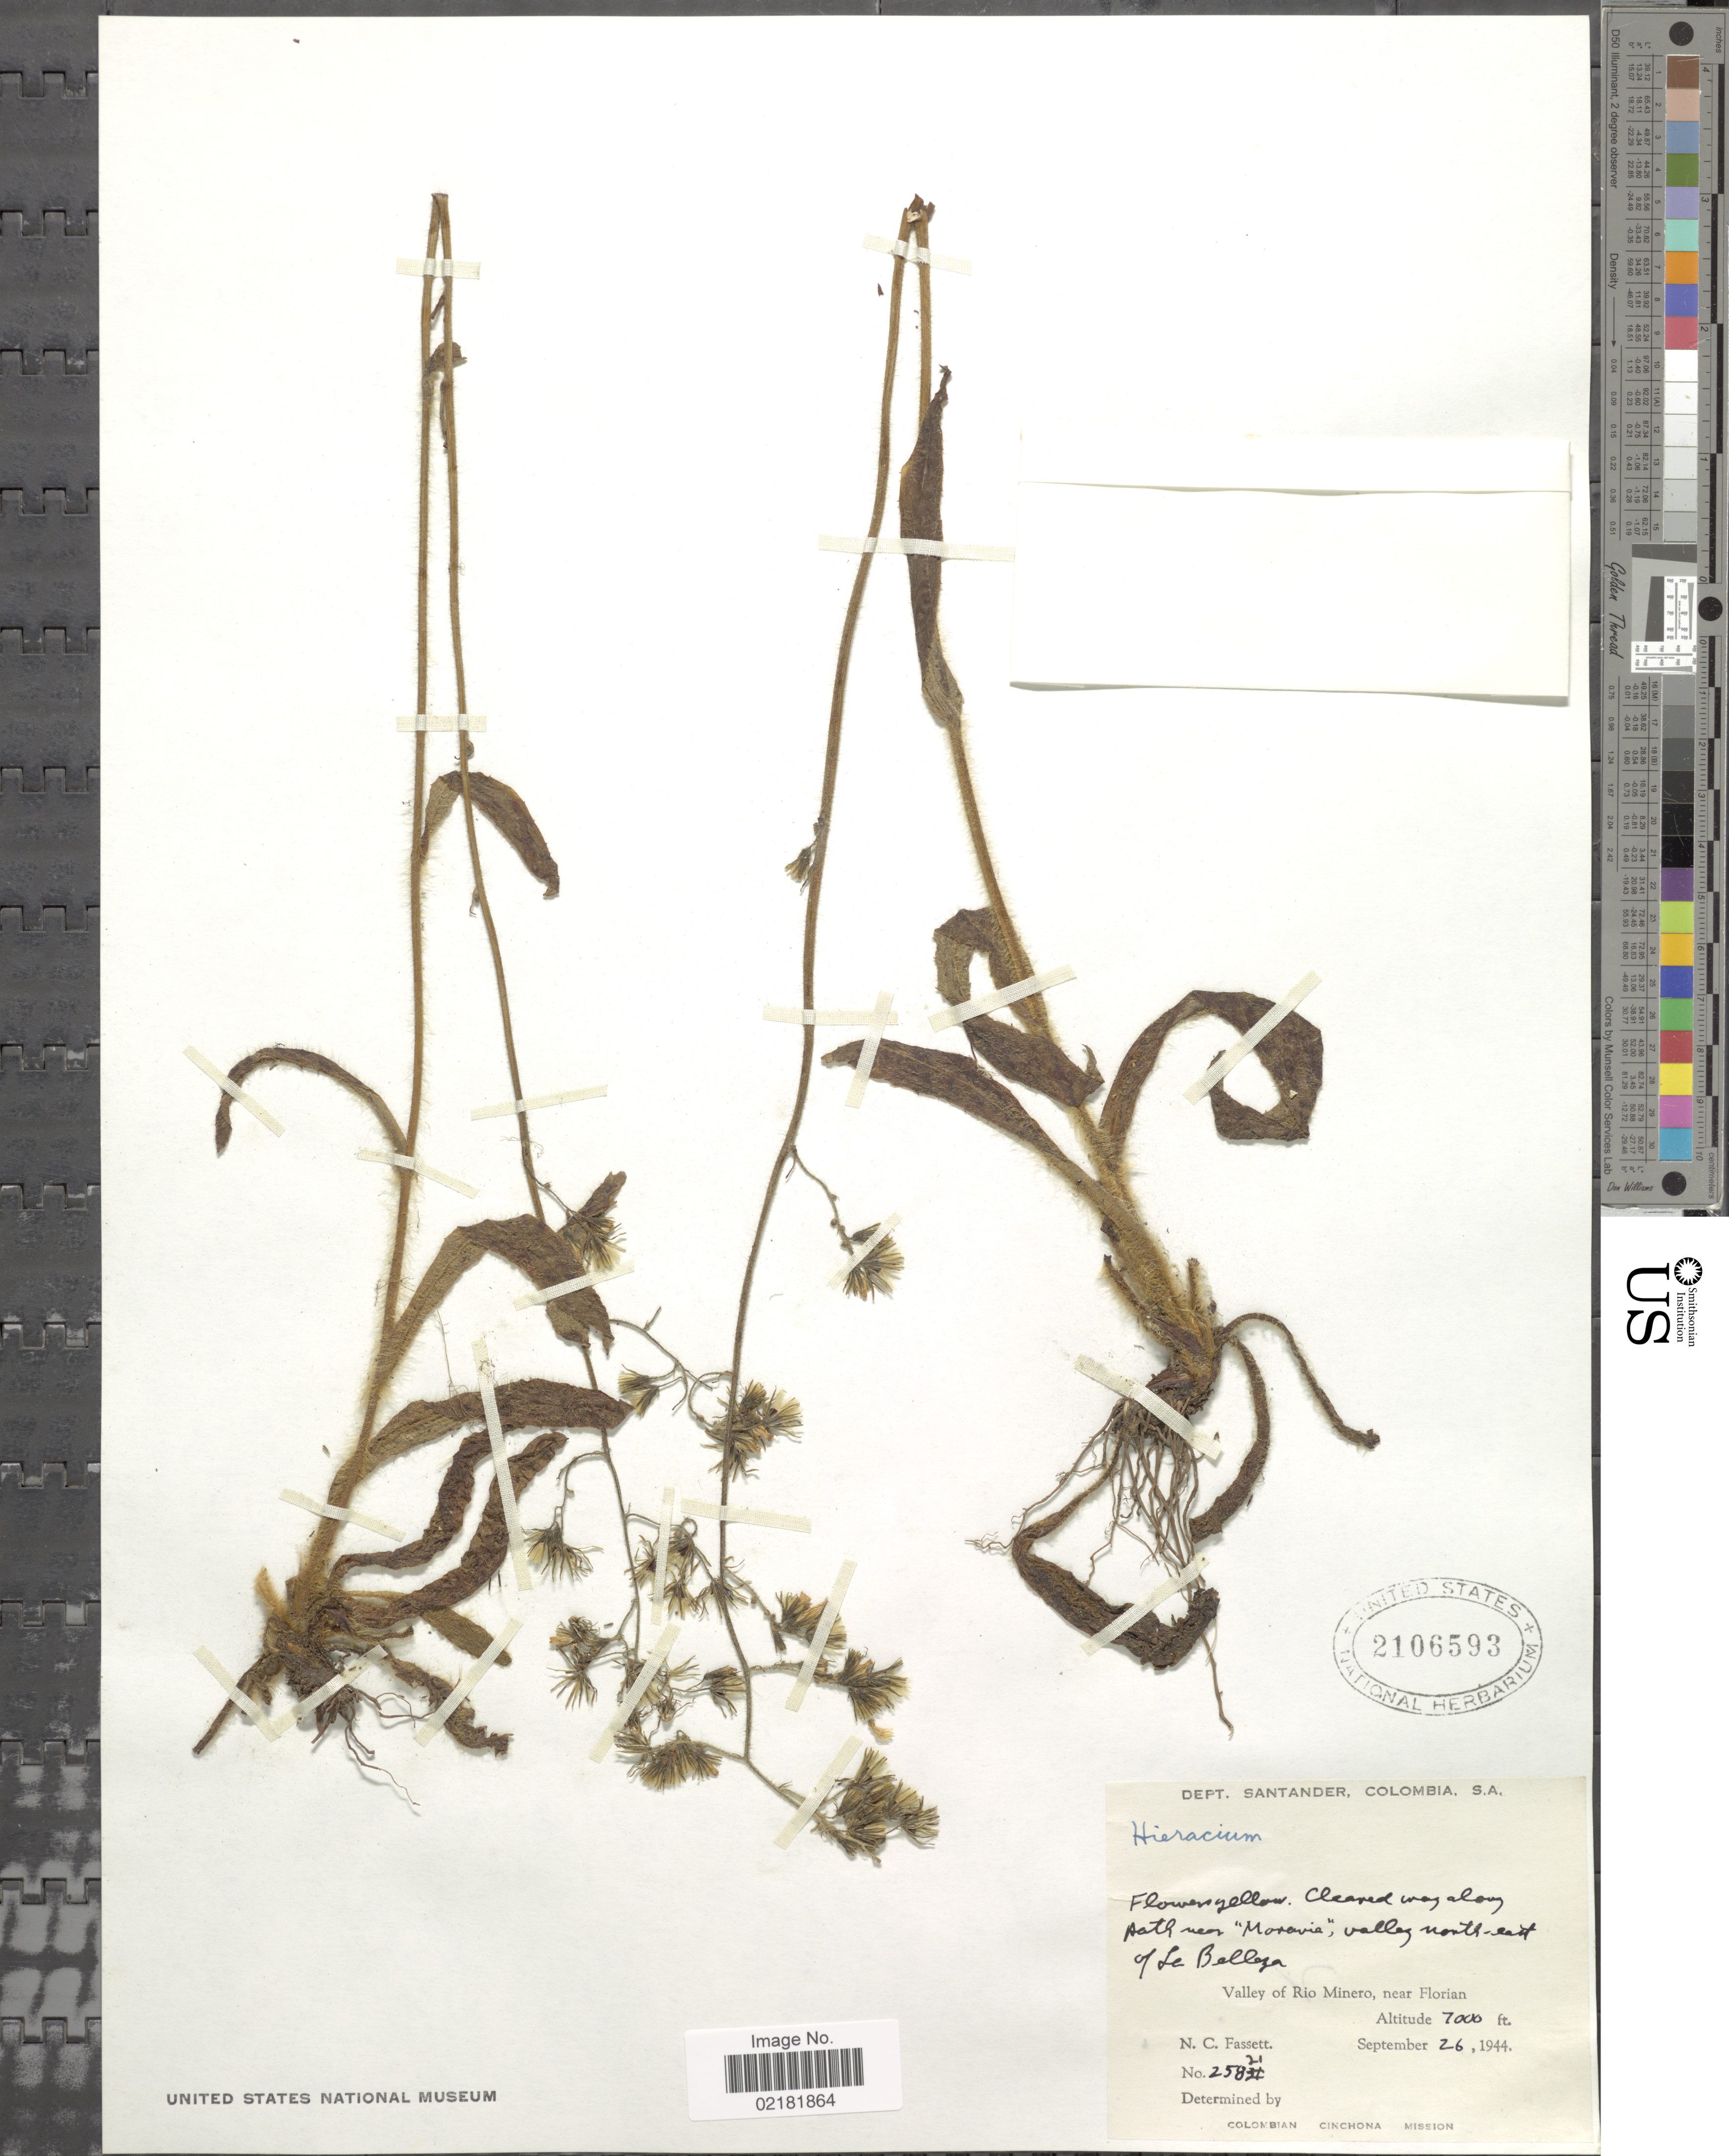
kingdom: Plantae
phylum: Tracheophyta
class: Magnoliopsida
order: Asterales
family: Asteraceae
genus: Hieracium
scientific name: Hieracium repandulare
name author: Druce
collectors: N. C. Fassett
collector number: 25821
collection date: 1944-09-26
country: Colombia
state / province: Santander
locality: S.A., cleared way along path near Moravia, valley north-east of Le Belleza, Valley of Rio Minero, near Florian.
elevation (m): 2134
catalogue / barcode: US 2106593